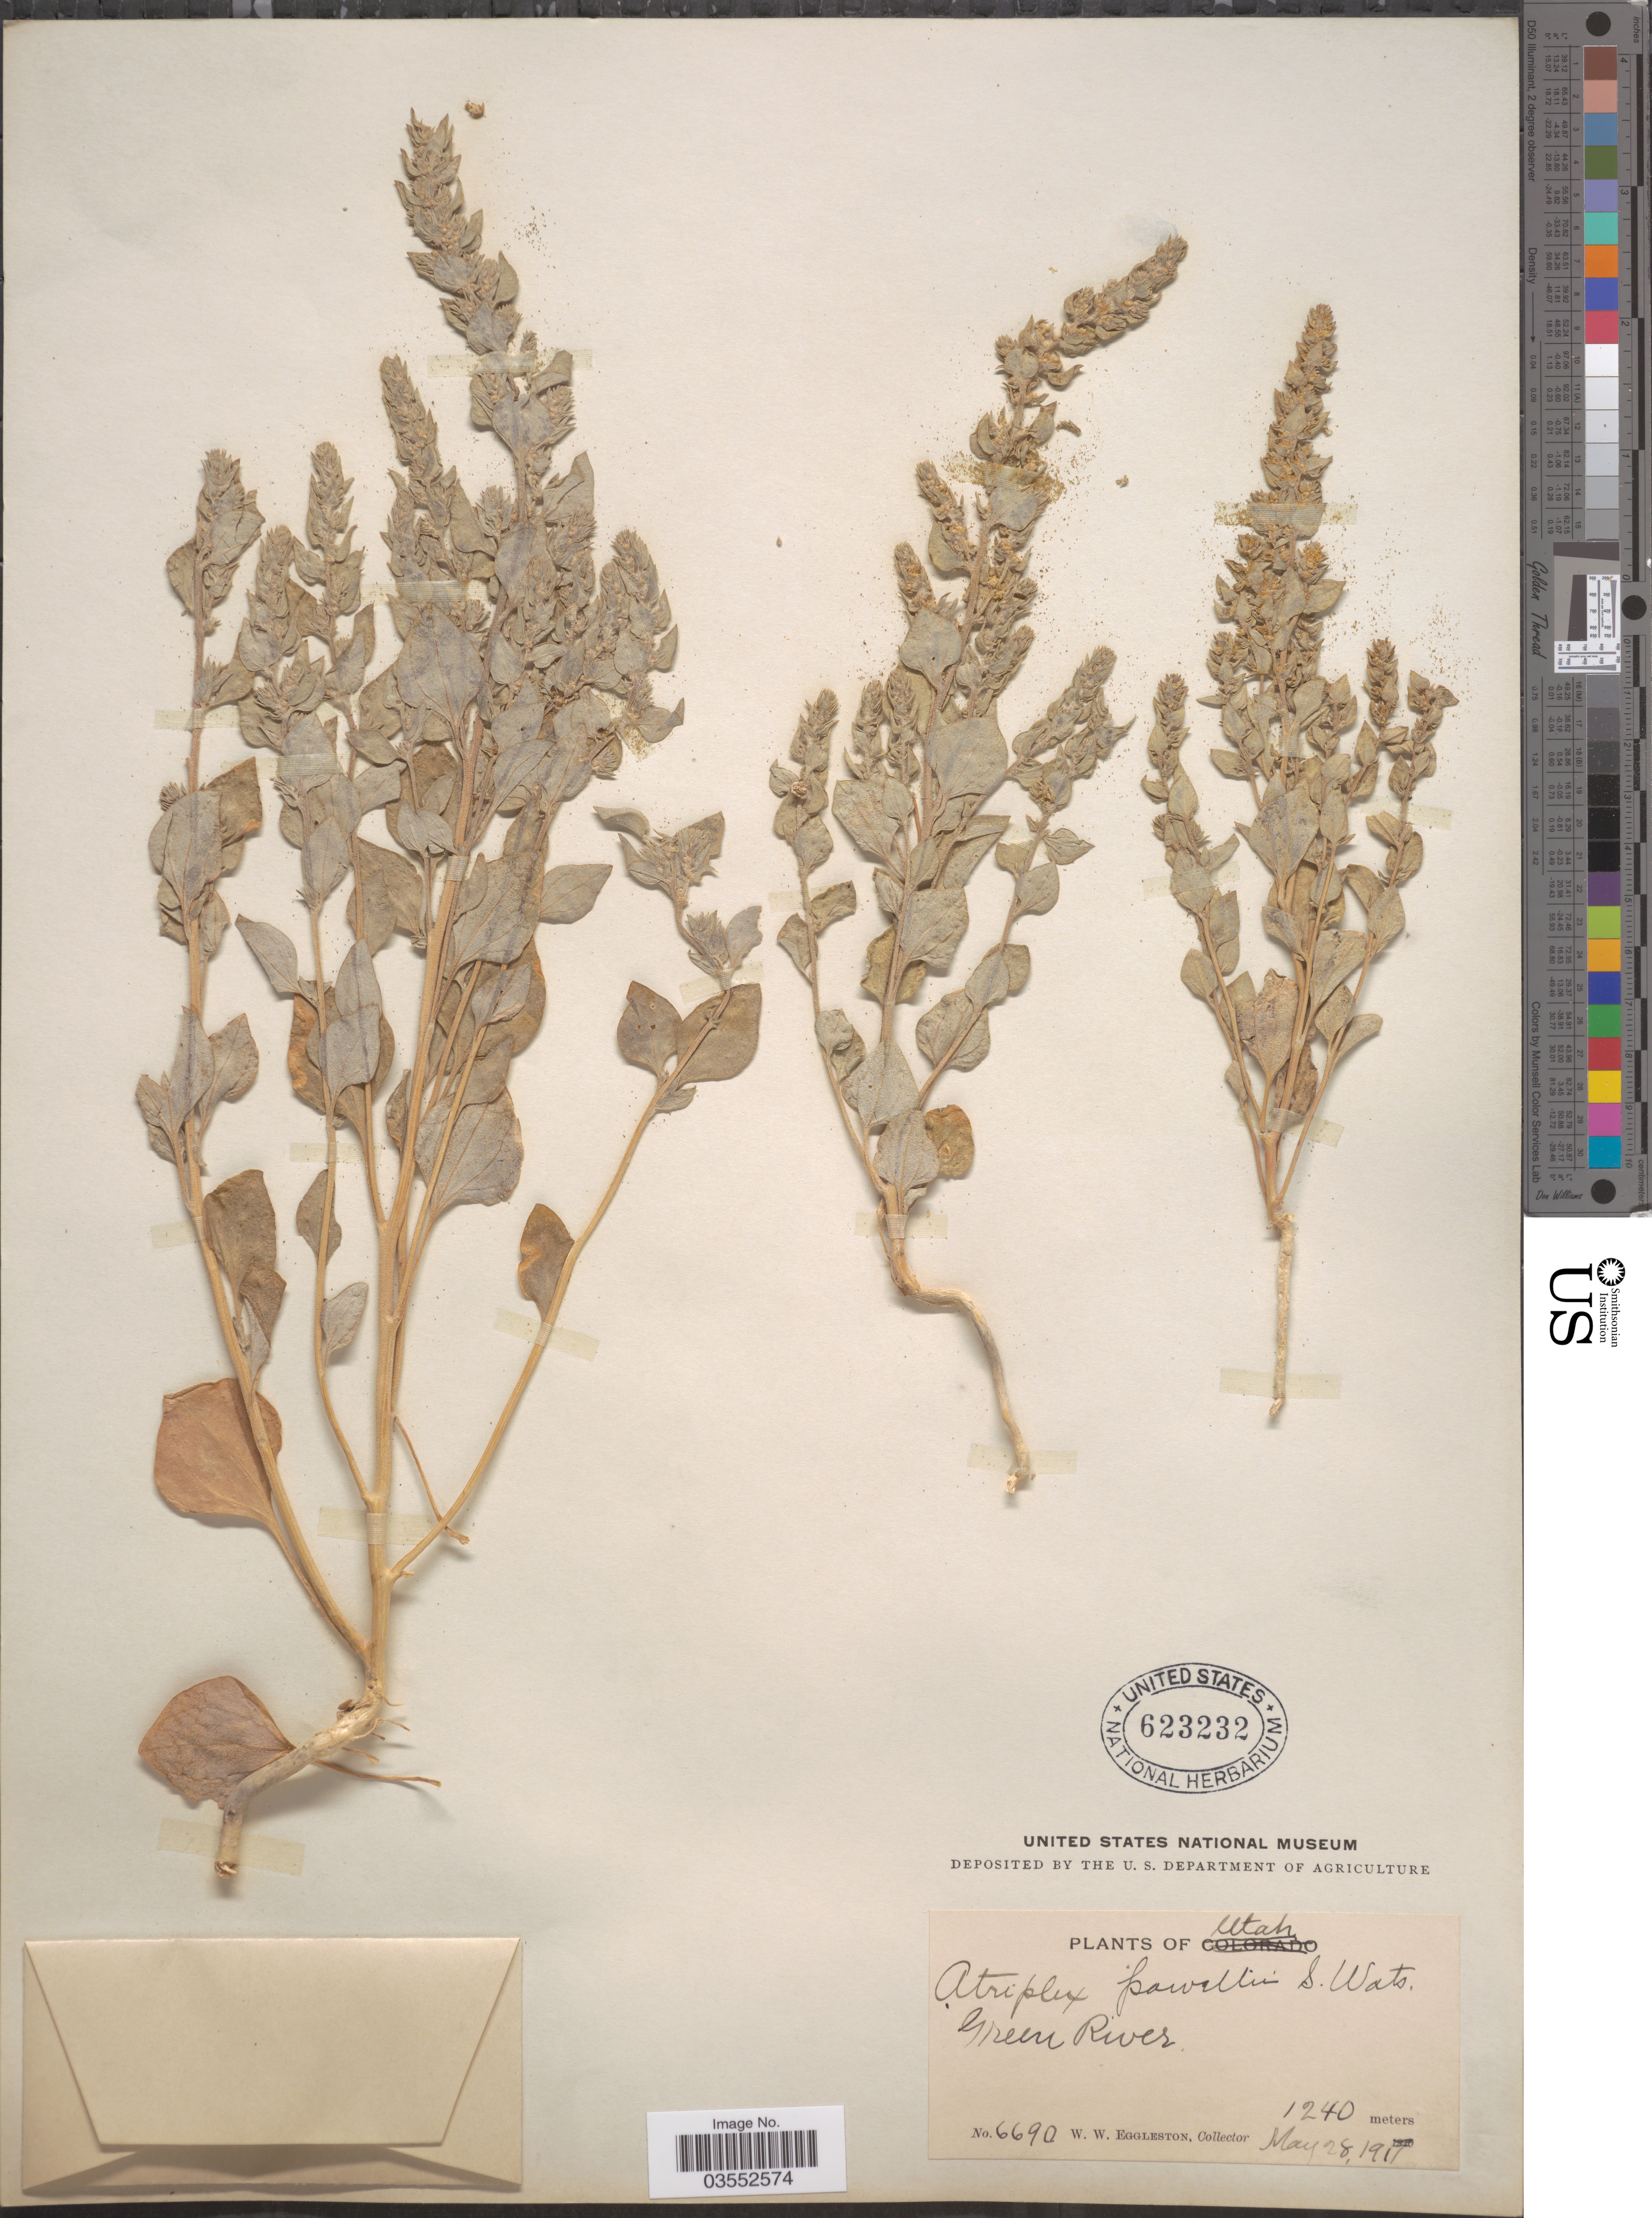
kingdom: Plantae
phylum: Tracheophyta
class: Magnoliopsida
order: Caryophyllales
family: Amaranthaceae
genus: Atriplex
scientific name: Atriplex powellii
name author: S. Watson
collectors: W. W. Eggleston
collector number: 6690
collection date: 1911-05-28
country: United States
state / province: Utah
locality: Green River.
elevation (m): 1240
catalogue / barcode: US 623232